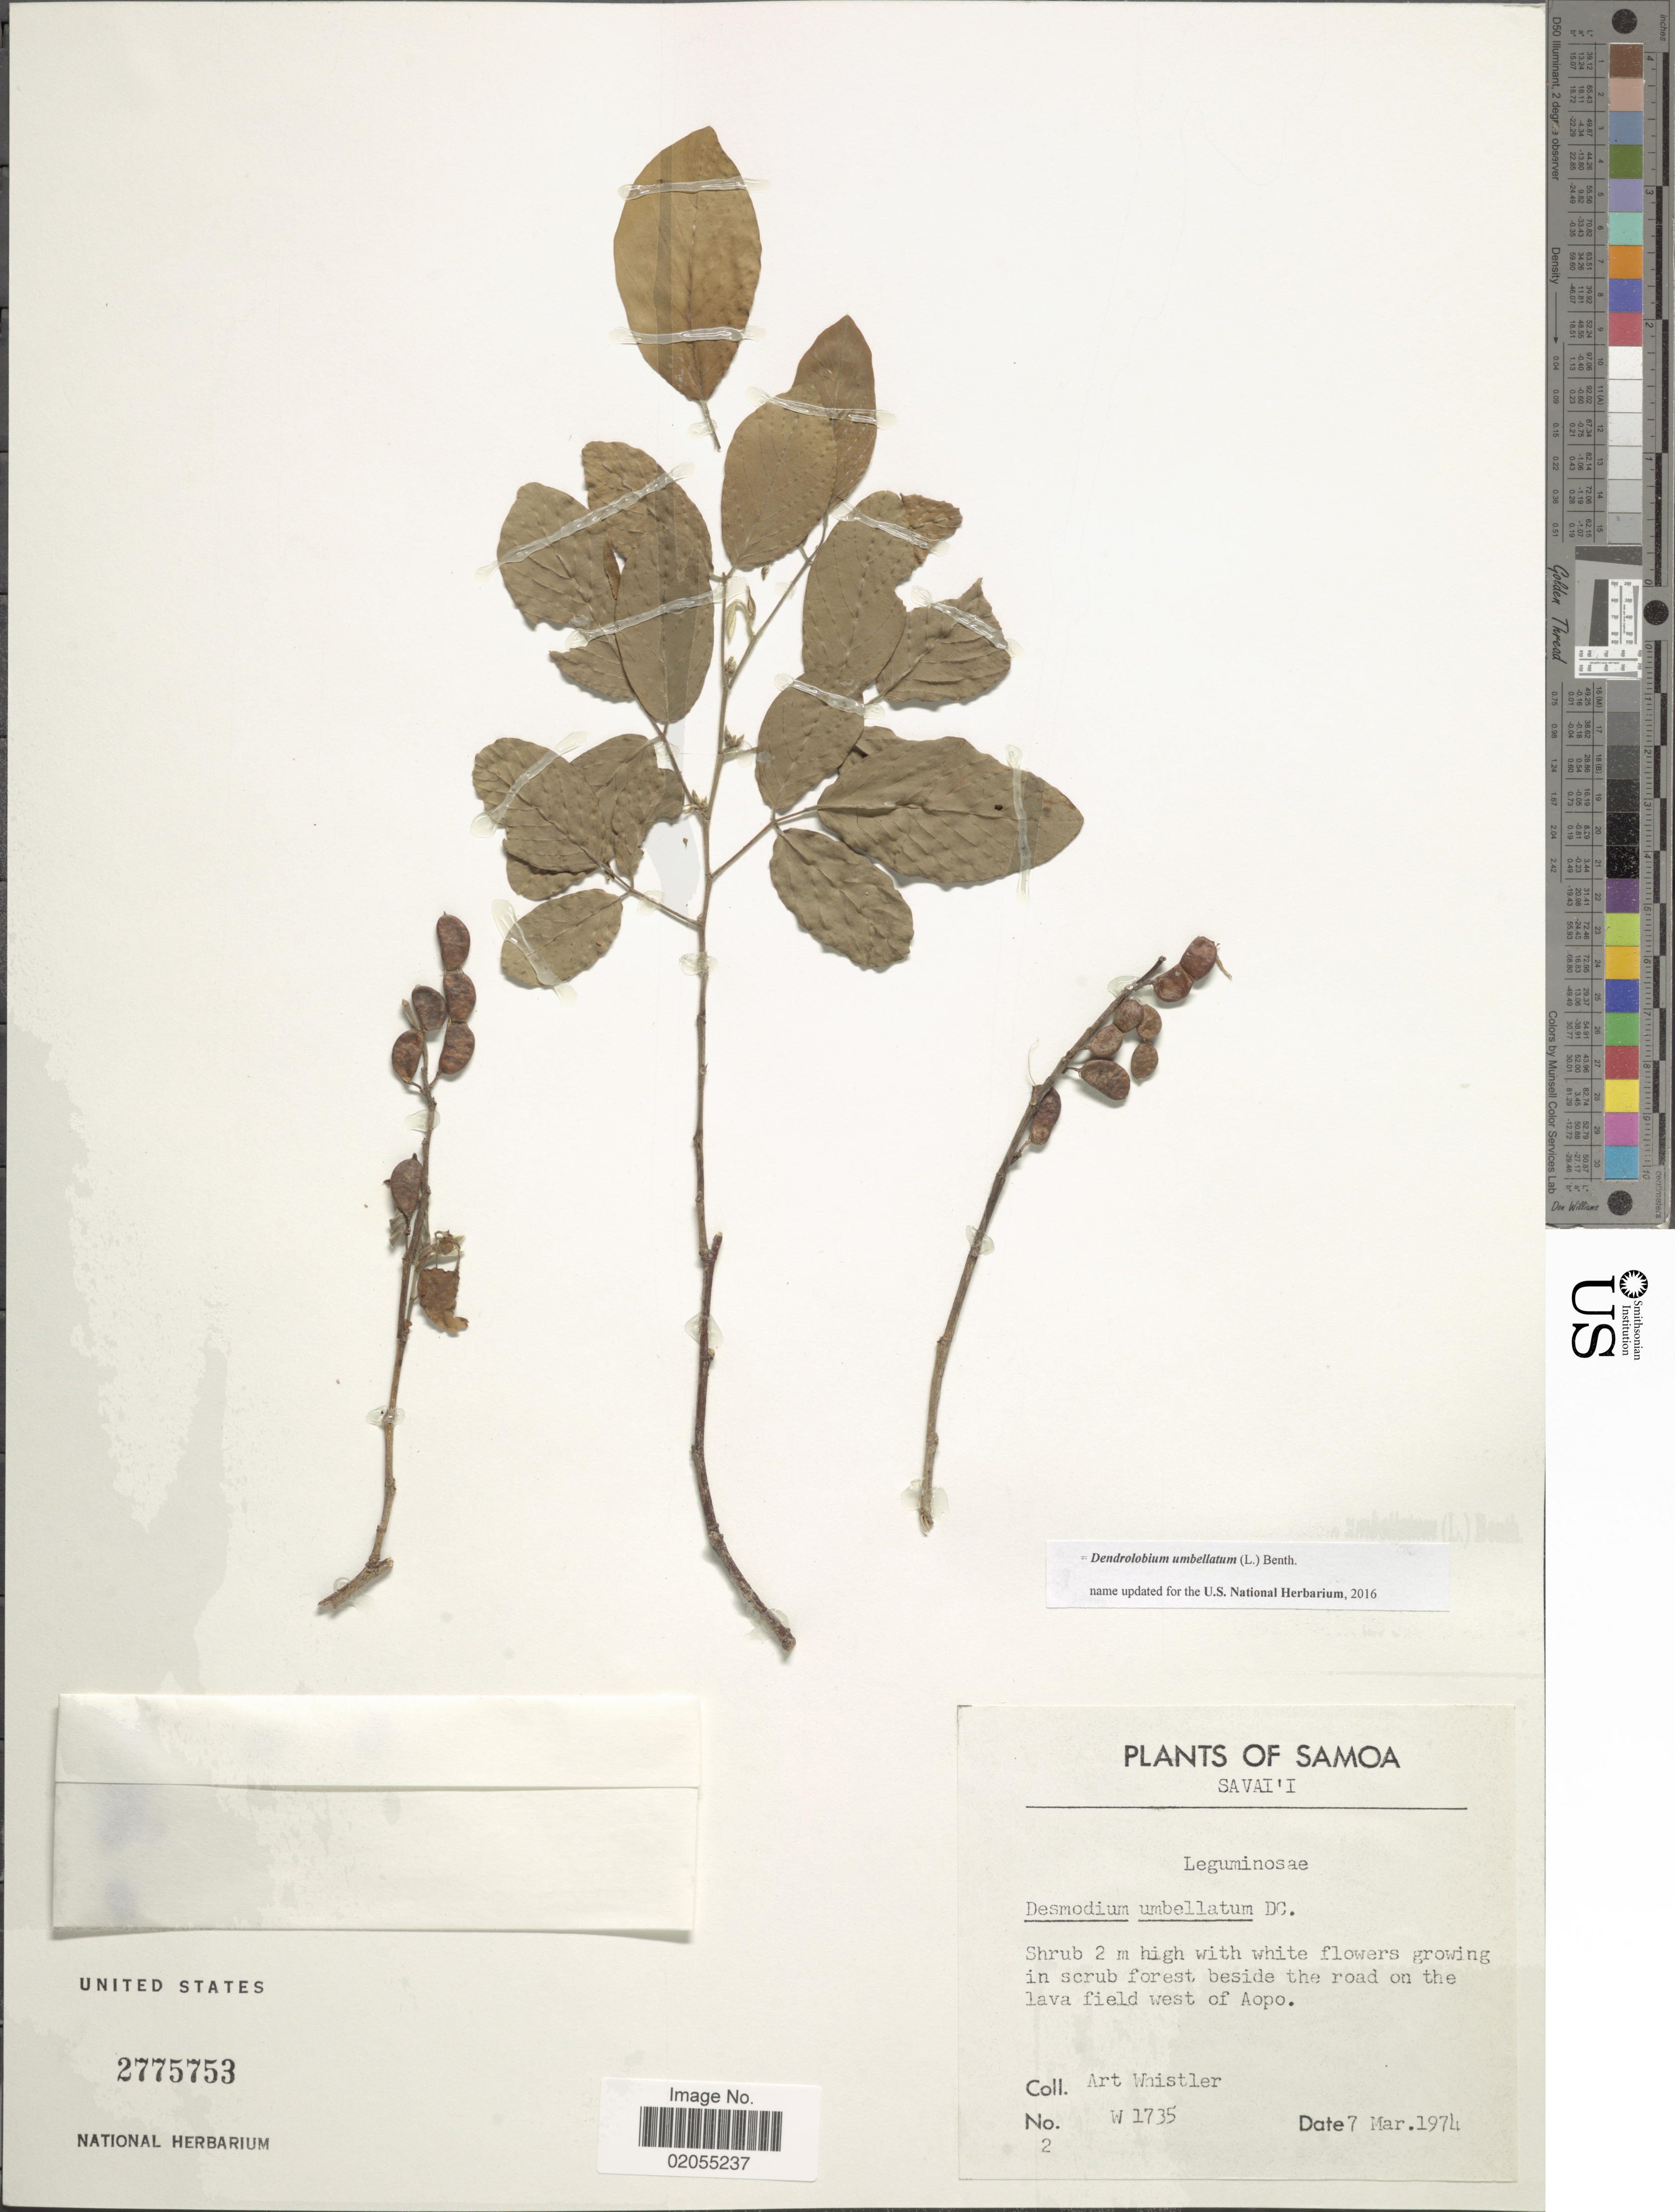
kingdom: Plantae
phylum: Tracheophyta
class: Magnoliopsida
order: Fabales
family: Fabaceae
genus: Dendrolobium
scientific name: Dendrolobium umbellatum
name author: (L.) Benth.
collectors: A. Whistler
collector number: W1735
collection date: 1974-03-07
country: Samoa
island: Savai'i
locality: Samoa, Savai'i, beside the road on the lava field west of Aopo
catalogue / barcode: US 2775753